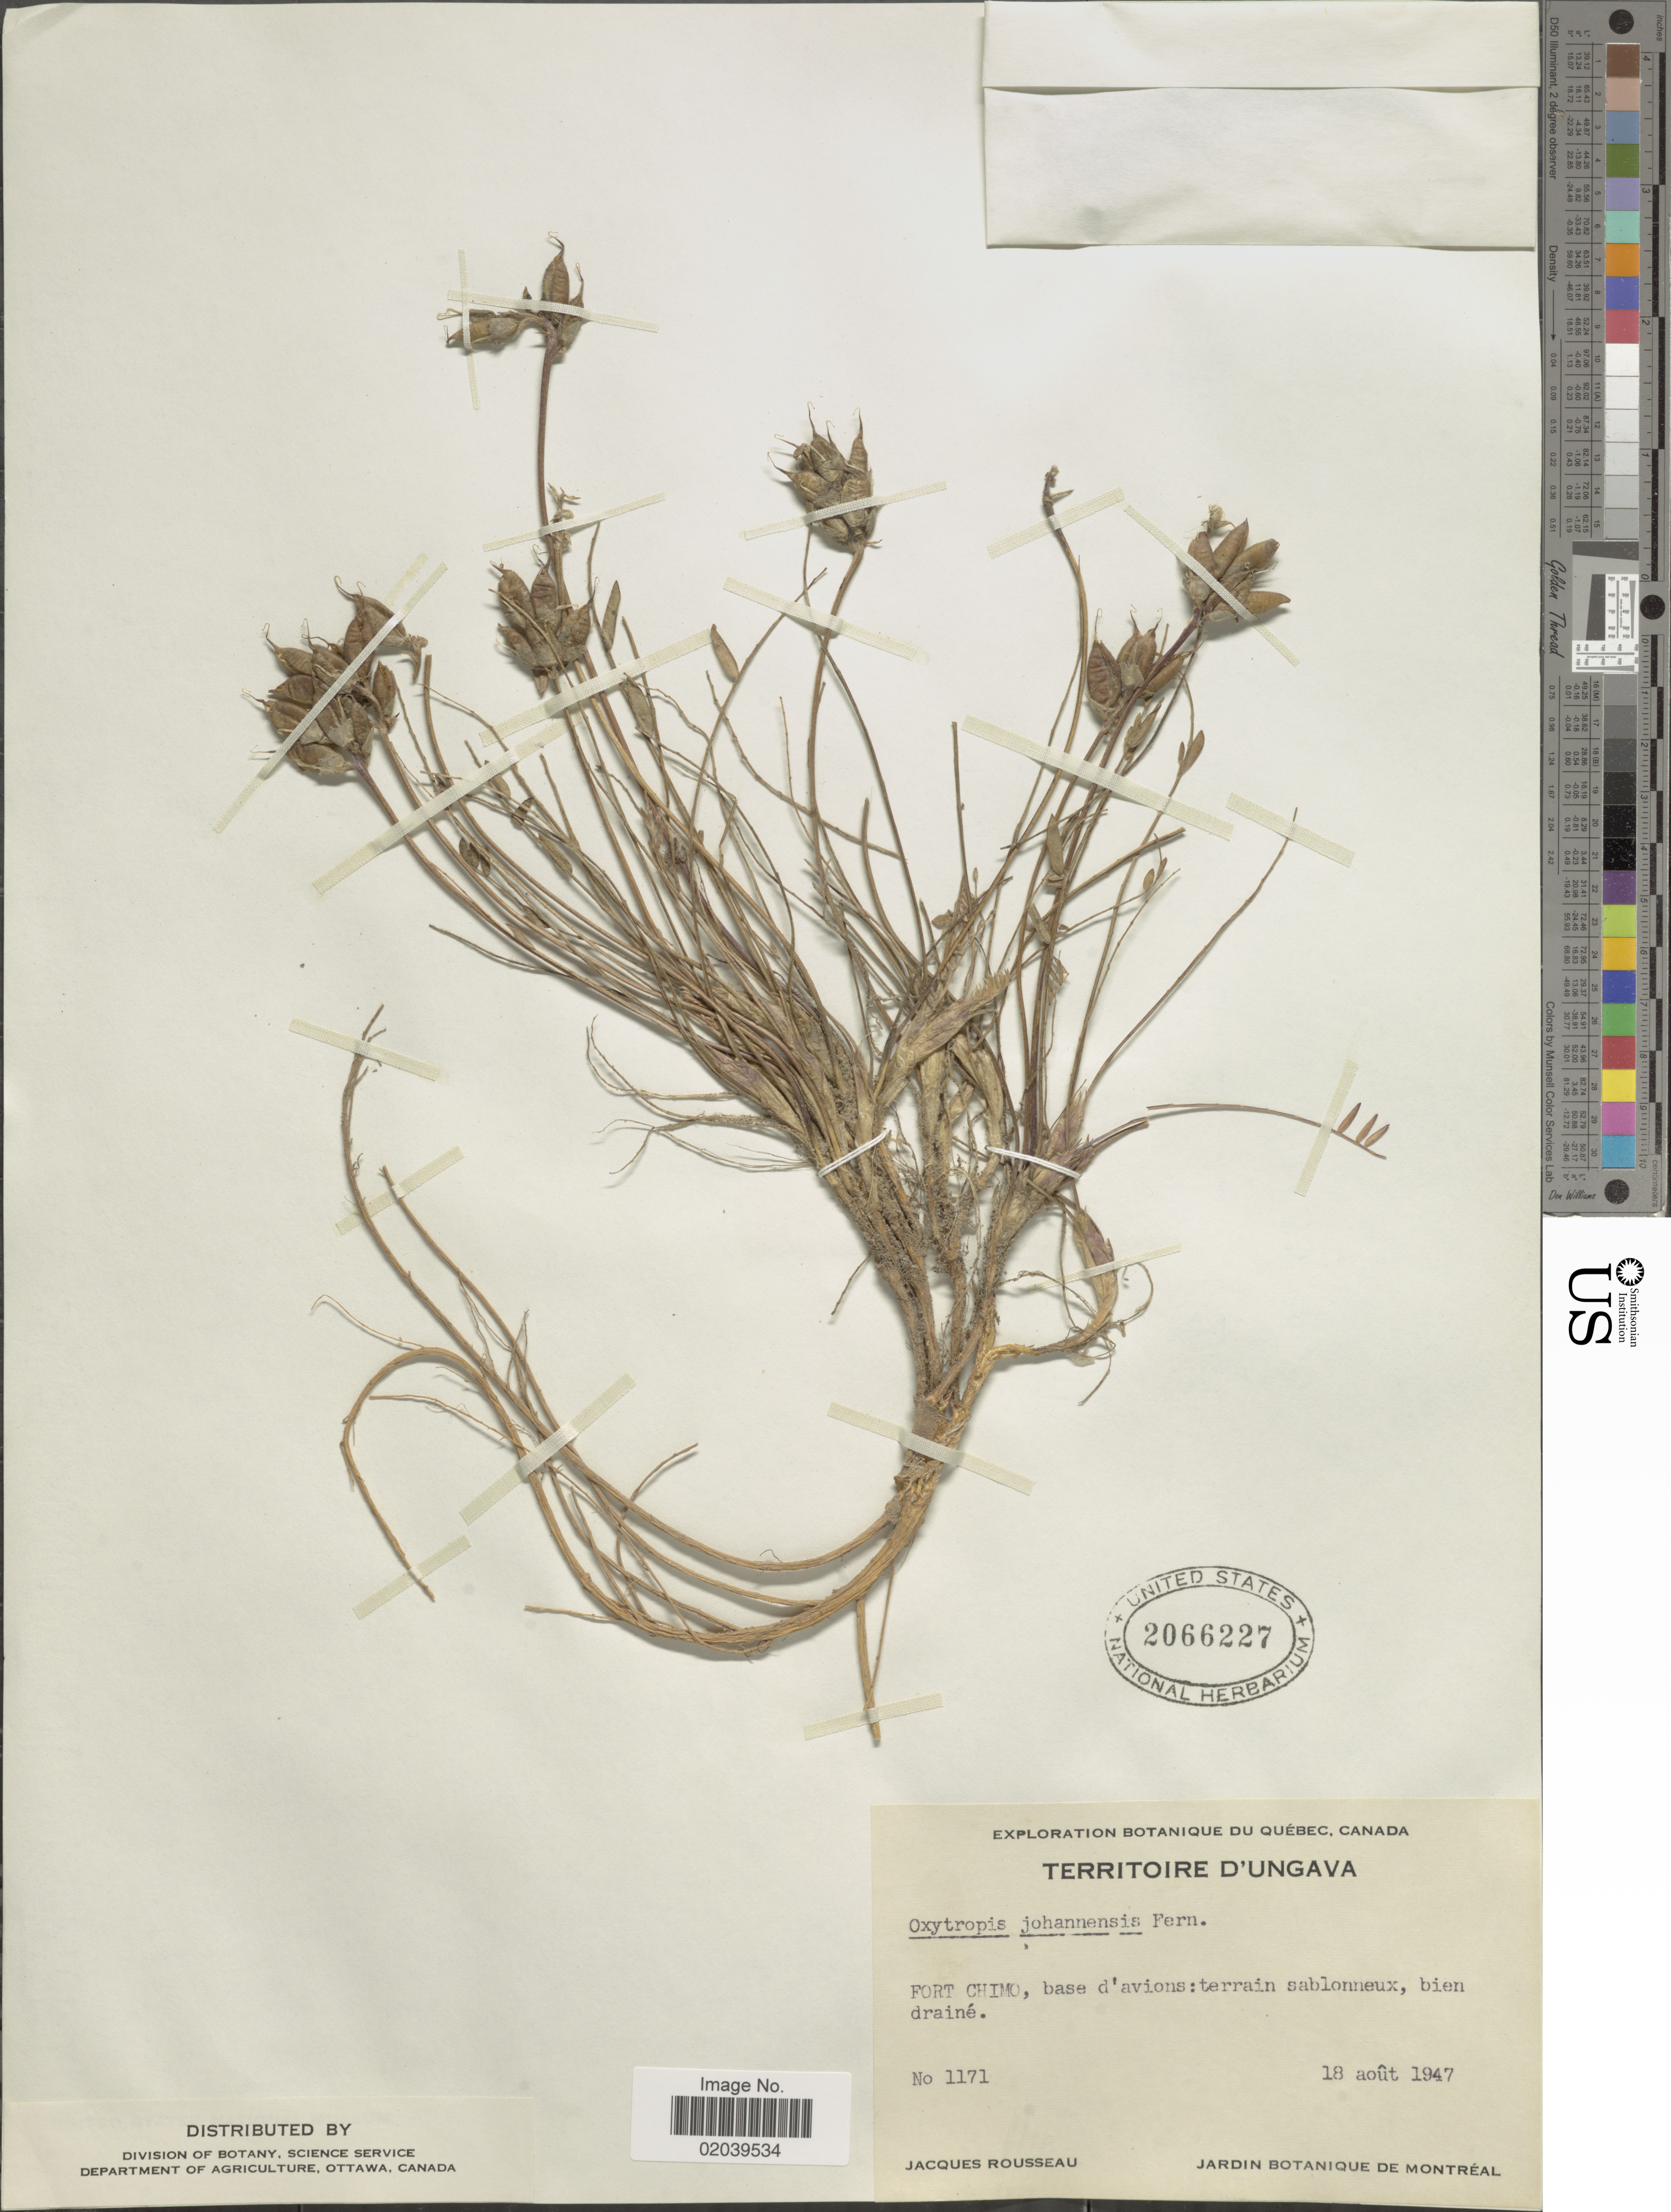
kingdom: Plantae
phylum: Tracheophyta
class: Magnoliopsida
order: Fabales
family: Fabaceae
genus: Oxytropis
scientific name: Oxytropis campestris var. johannensis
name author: Fernald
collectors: J. Rousseau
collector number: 1171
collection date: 1947-08-18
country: Canada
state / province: Quebec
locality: Territoire D'Ungava, Fort Chimo, base d'avions: terrain sablonneux, bien draine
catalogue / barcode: US 2066227